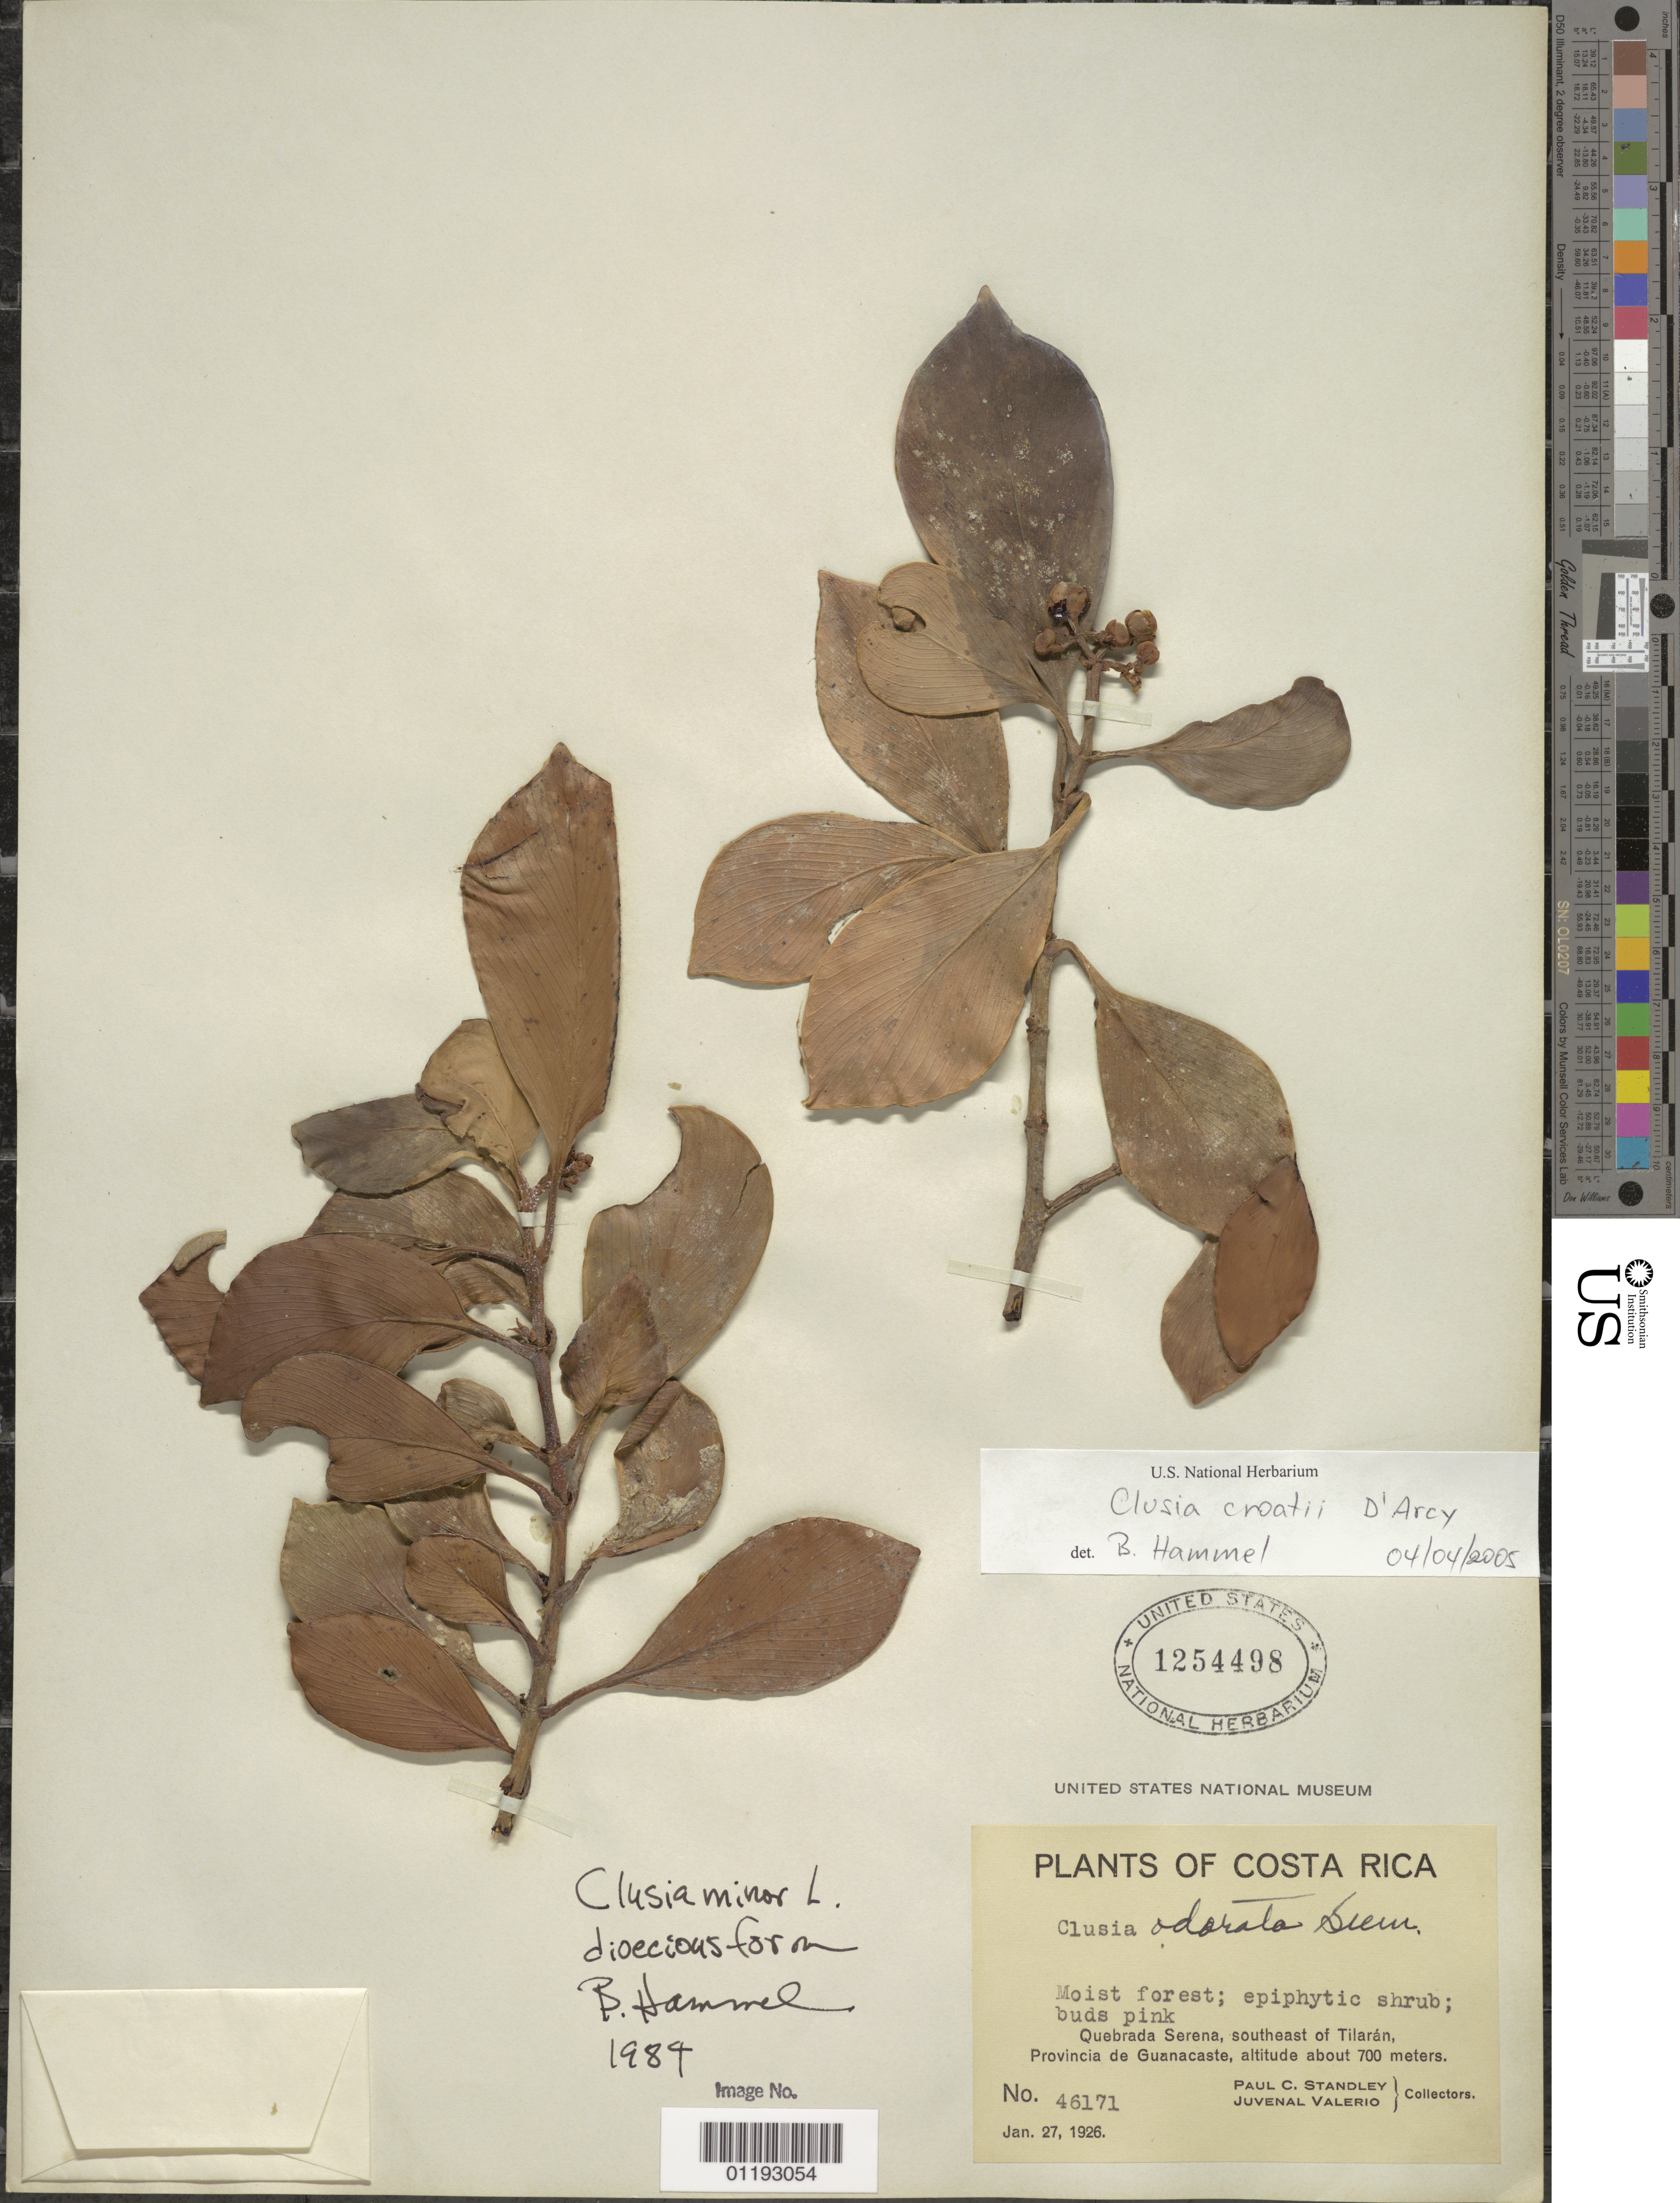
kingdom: Plantae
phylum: Tracheophyta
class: Magnoliopsida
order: Malpighiales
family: Clusiaceae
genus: Clusia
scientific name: Clusia croatii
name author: D'Arcy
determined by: Hammel, --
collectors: P. C. Standley & J. Valerio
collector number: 46171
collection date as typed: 27 Jan 1926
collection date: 1926-01-27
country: Costa Rica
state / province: Guanacaste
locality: Quebrada Serena, SE of Tilarán.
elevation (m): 700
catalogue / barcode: US 1254498